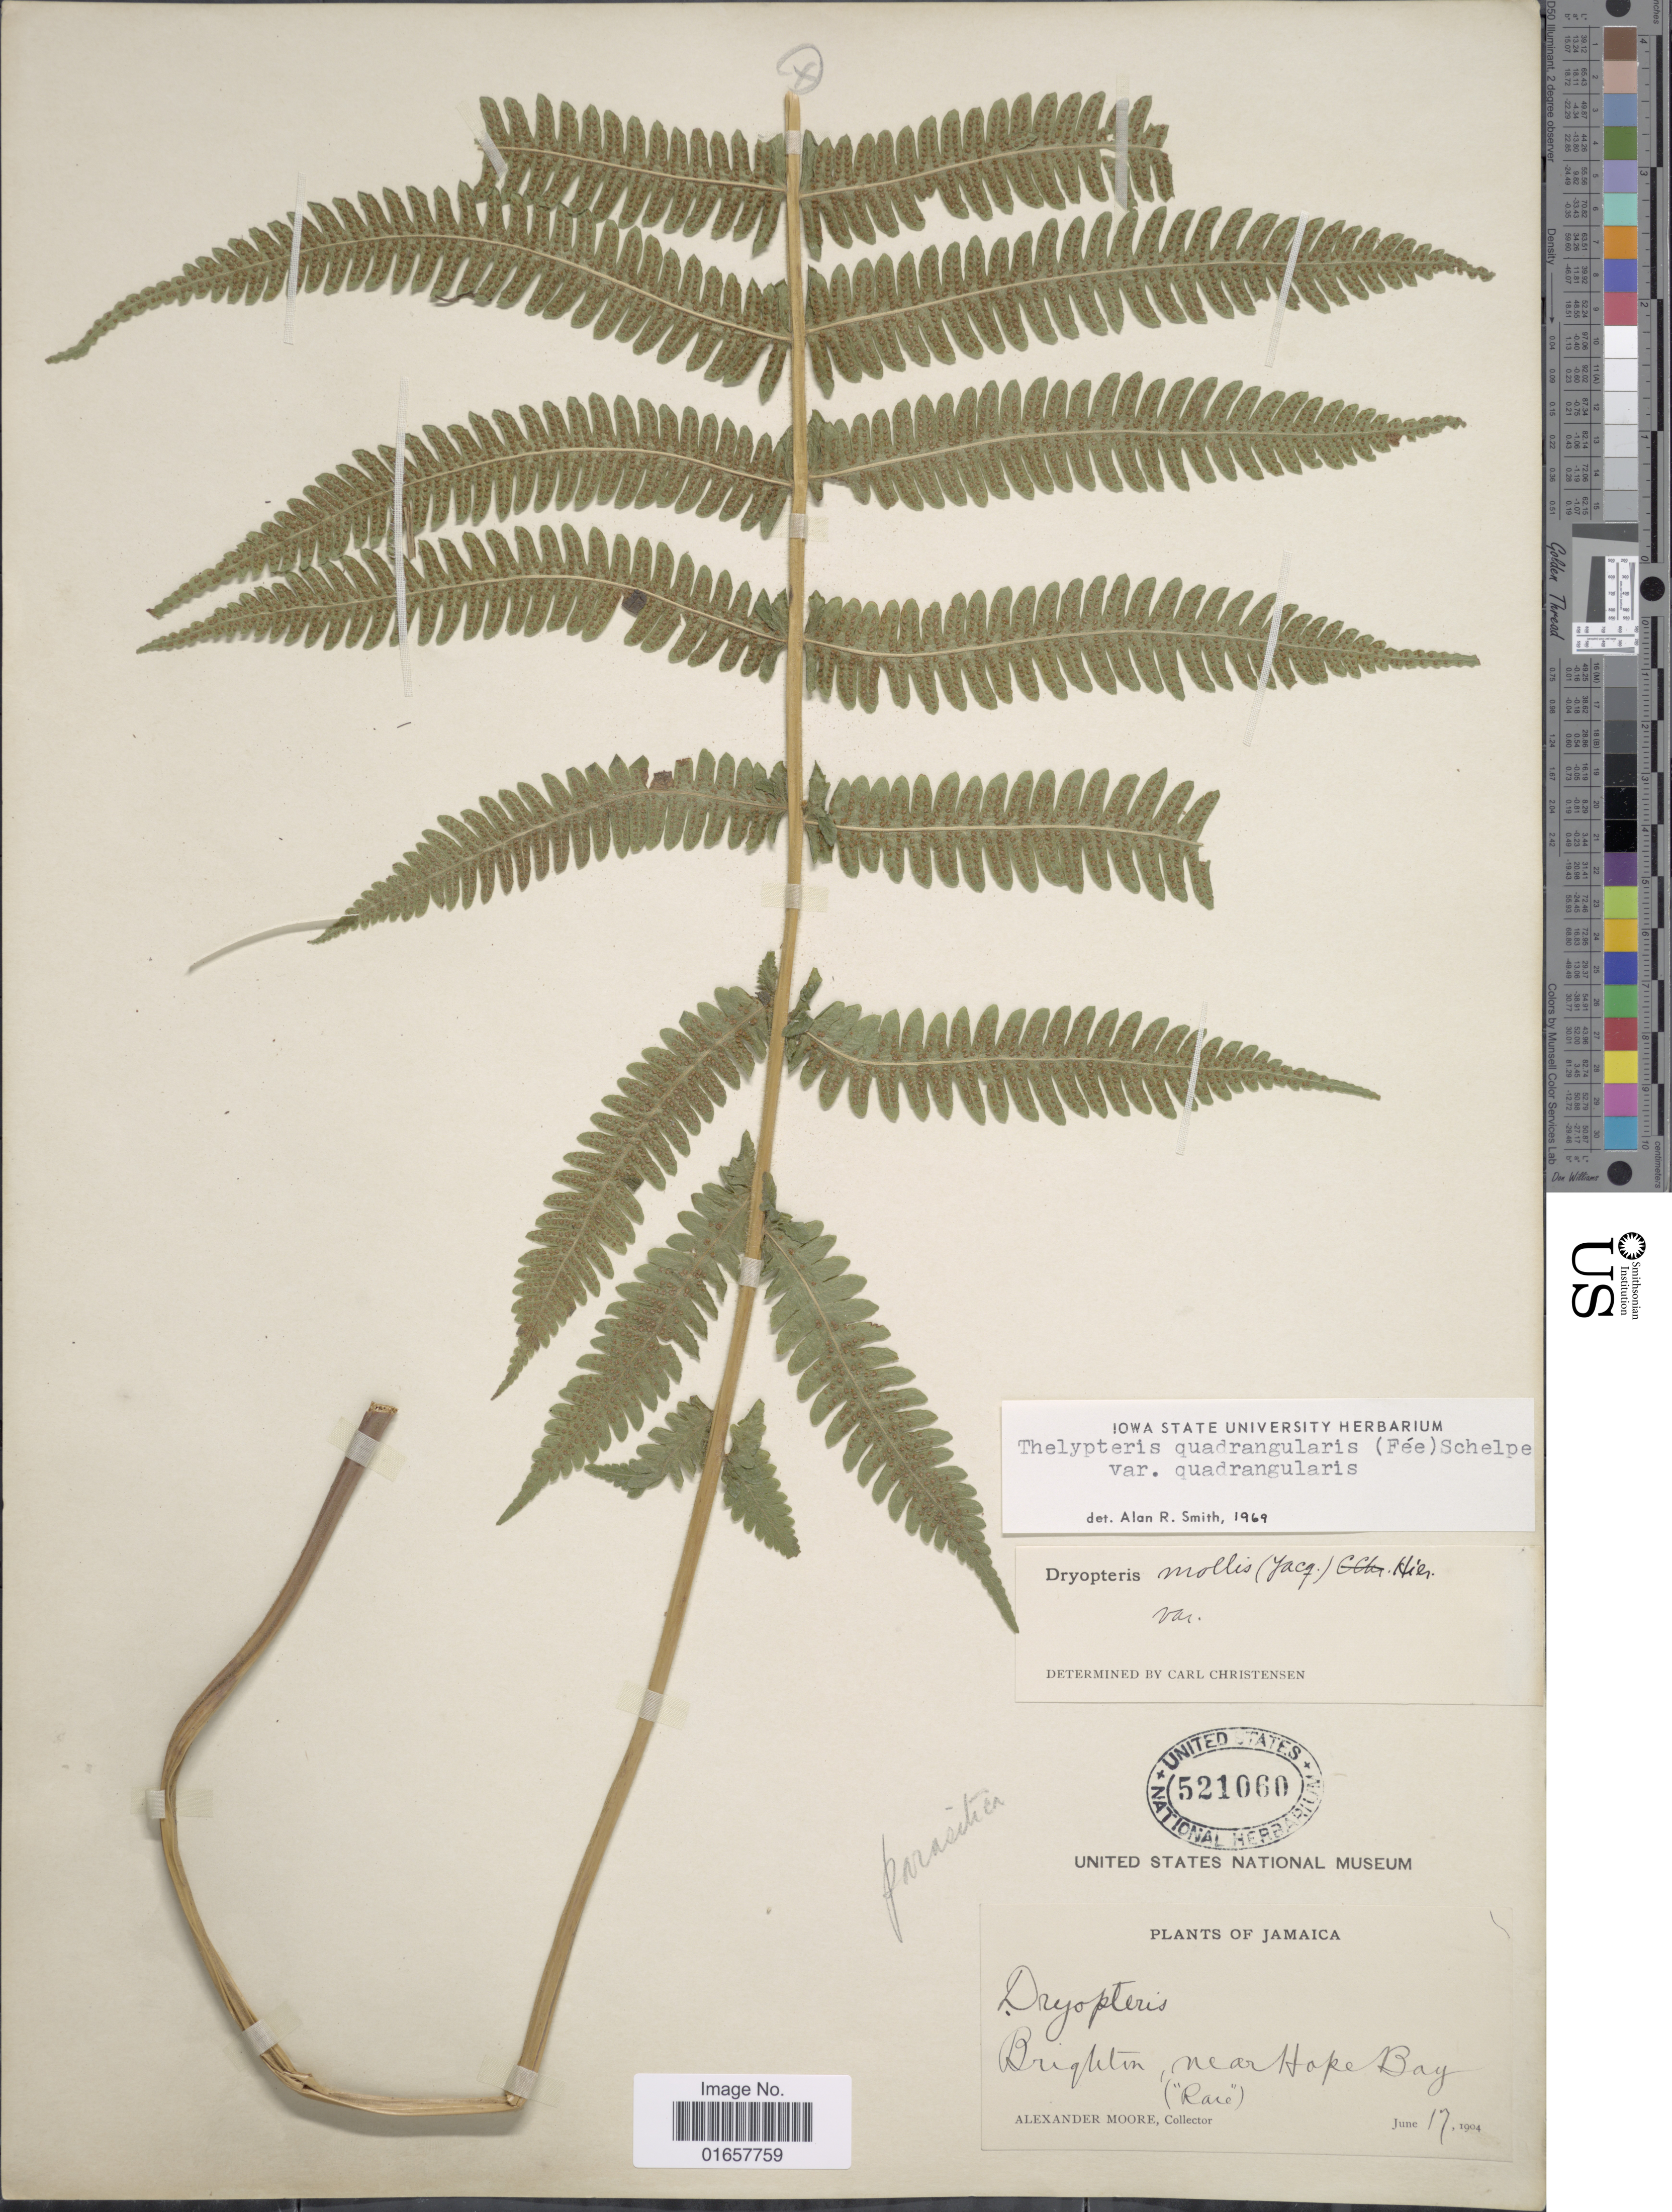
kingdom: Plantae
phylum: Tracheophyta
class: Polypodiopsida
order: Polypodiales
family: Thelypteridaceae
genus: Christella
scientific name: Christella hispidula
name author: (Decne.) Holttum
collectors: A. Moore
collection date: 1904-06-17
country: Jamaica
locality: Jamaica, Brighton, near Hope Bay.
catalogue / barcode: US 521060